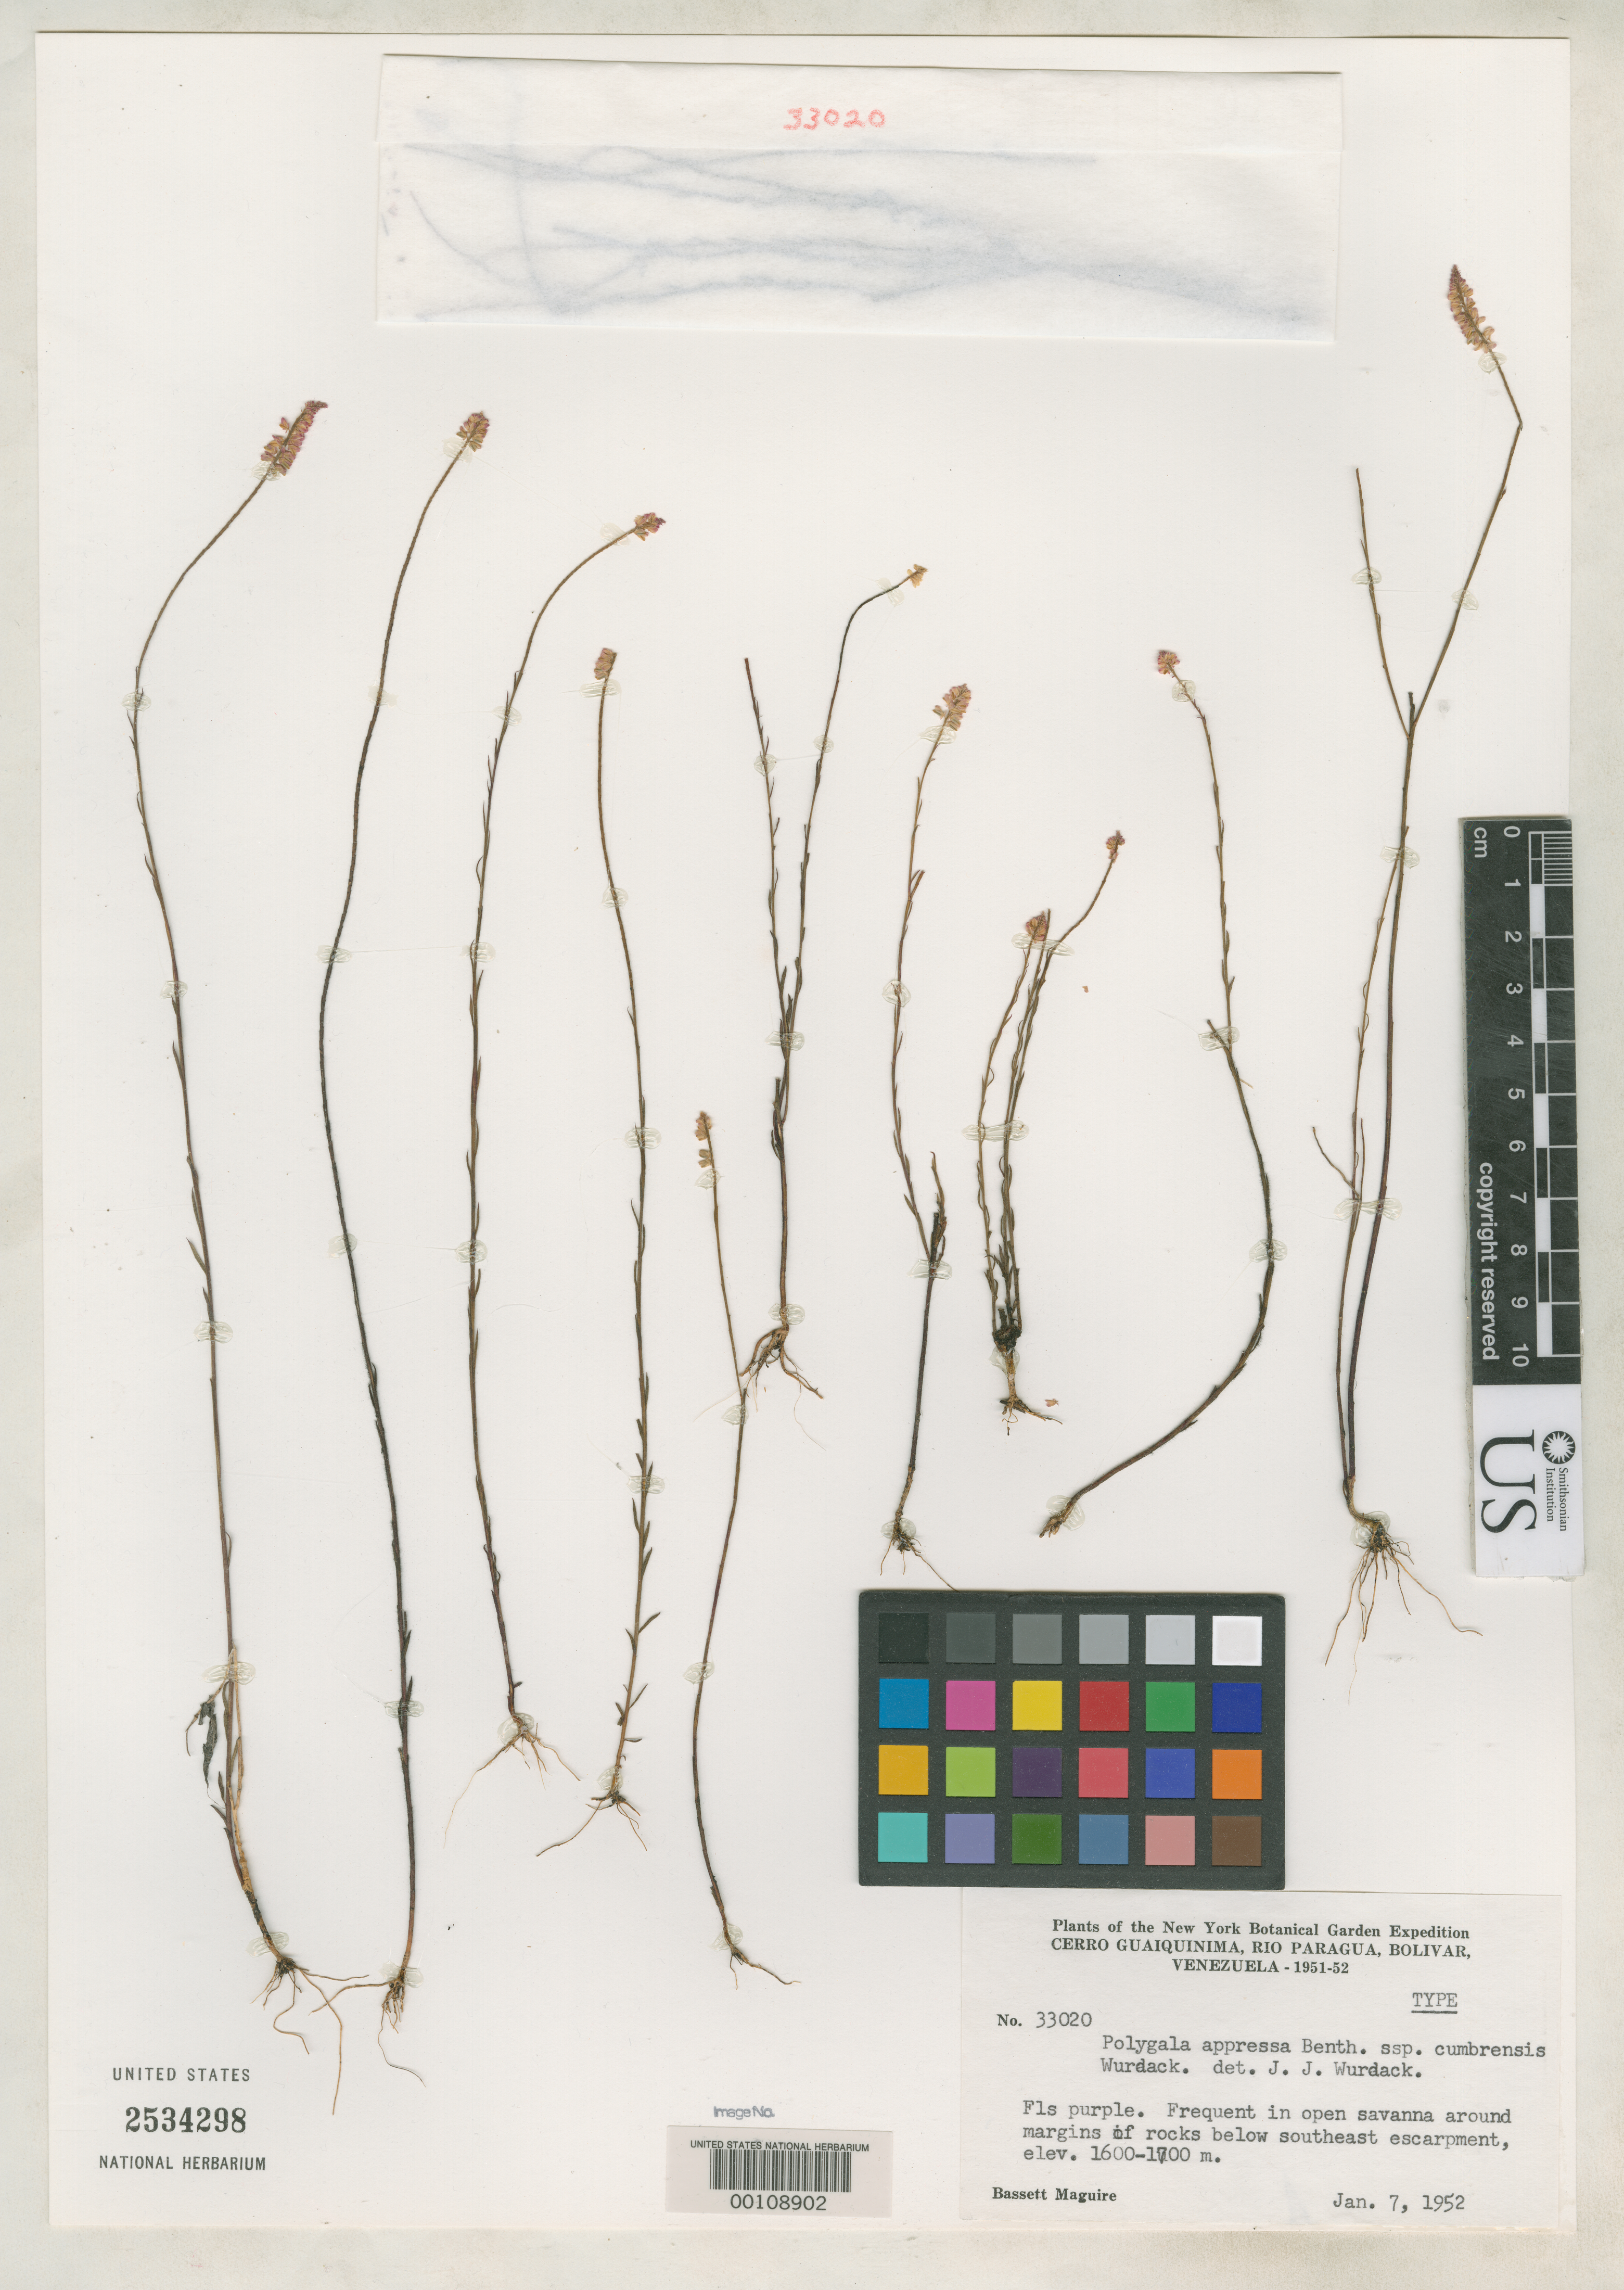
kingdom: Plantae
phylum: Tracheophyta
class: Magnoliopsida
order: Fabales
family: Polygalaceae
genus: Polygala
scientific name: Polygala appressa subsp. cumbrensis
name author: Wurdack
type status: Holotype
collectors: B. Maguire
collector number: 33020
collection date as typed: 07 Jan 1952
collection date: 1952-01-07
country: Venezuela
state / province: Bolivar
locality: Cerro Guaiquinima.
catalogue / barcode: US 2534298